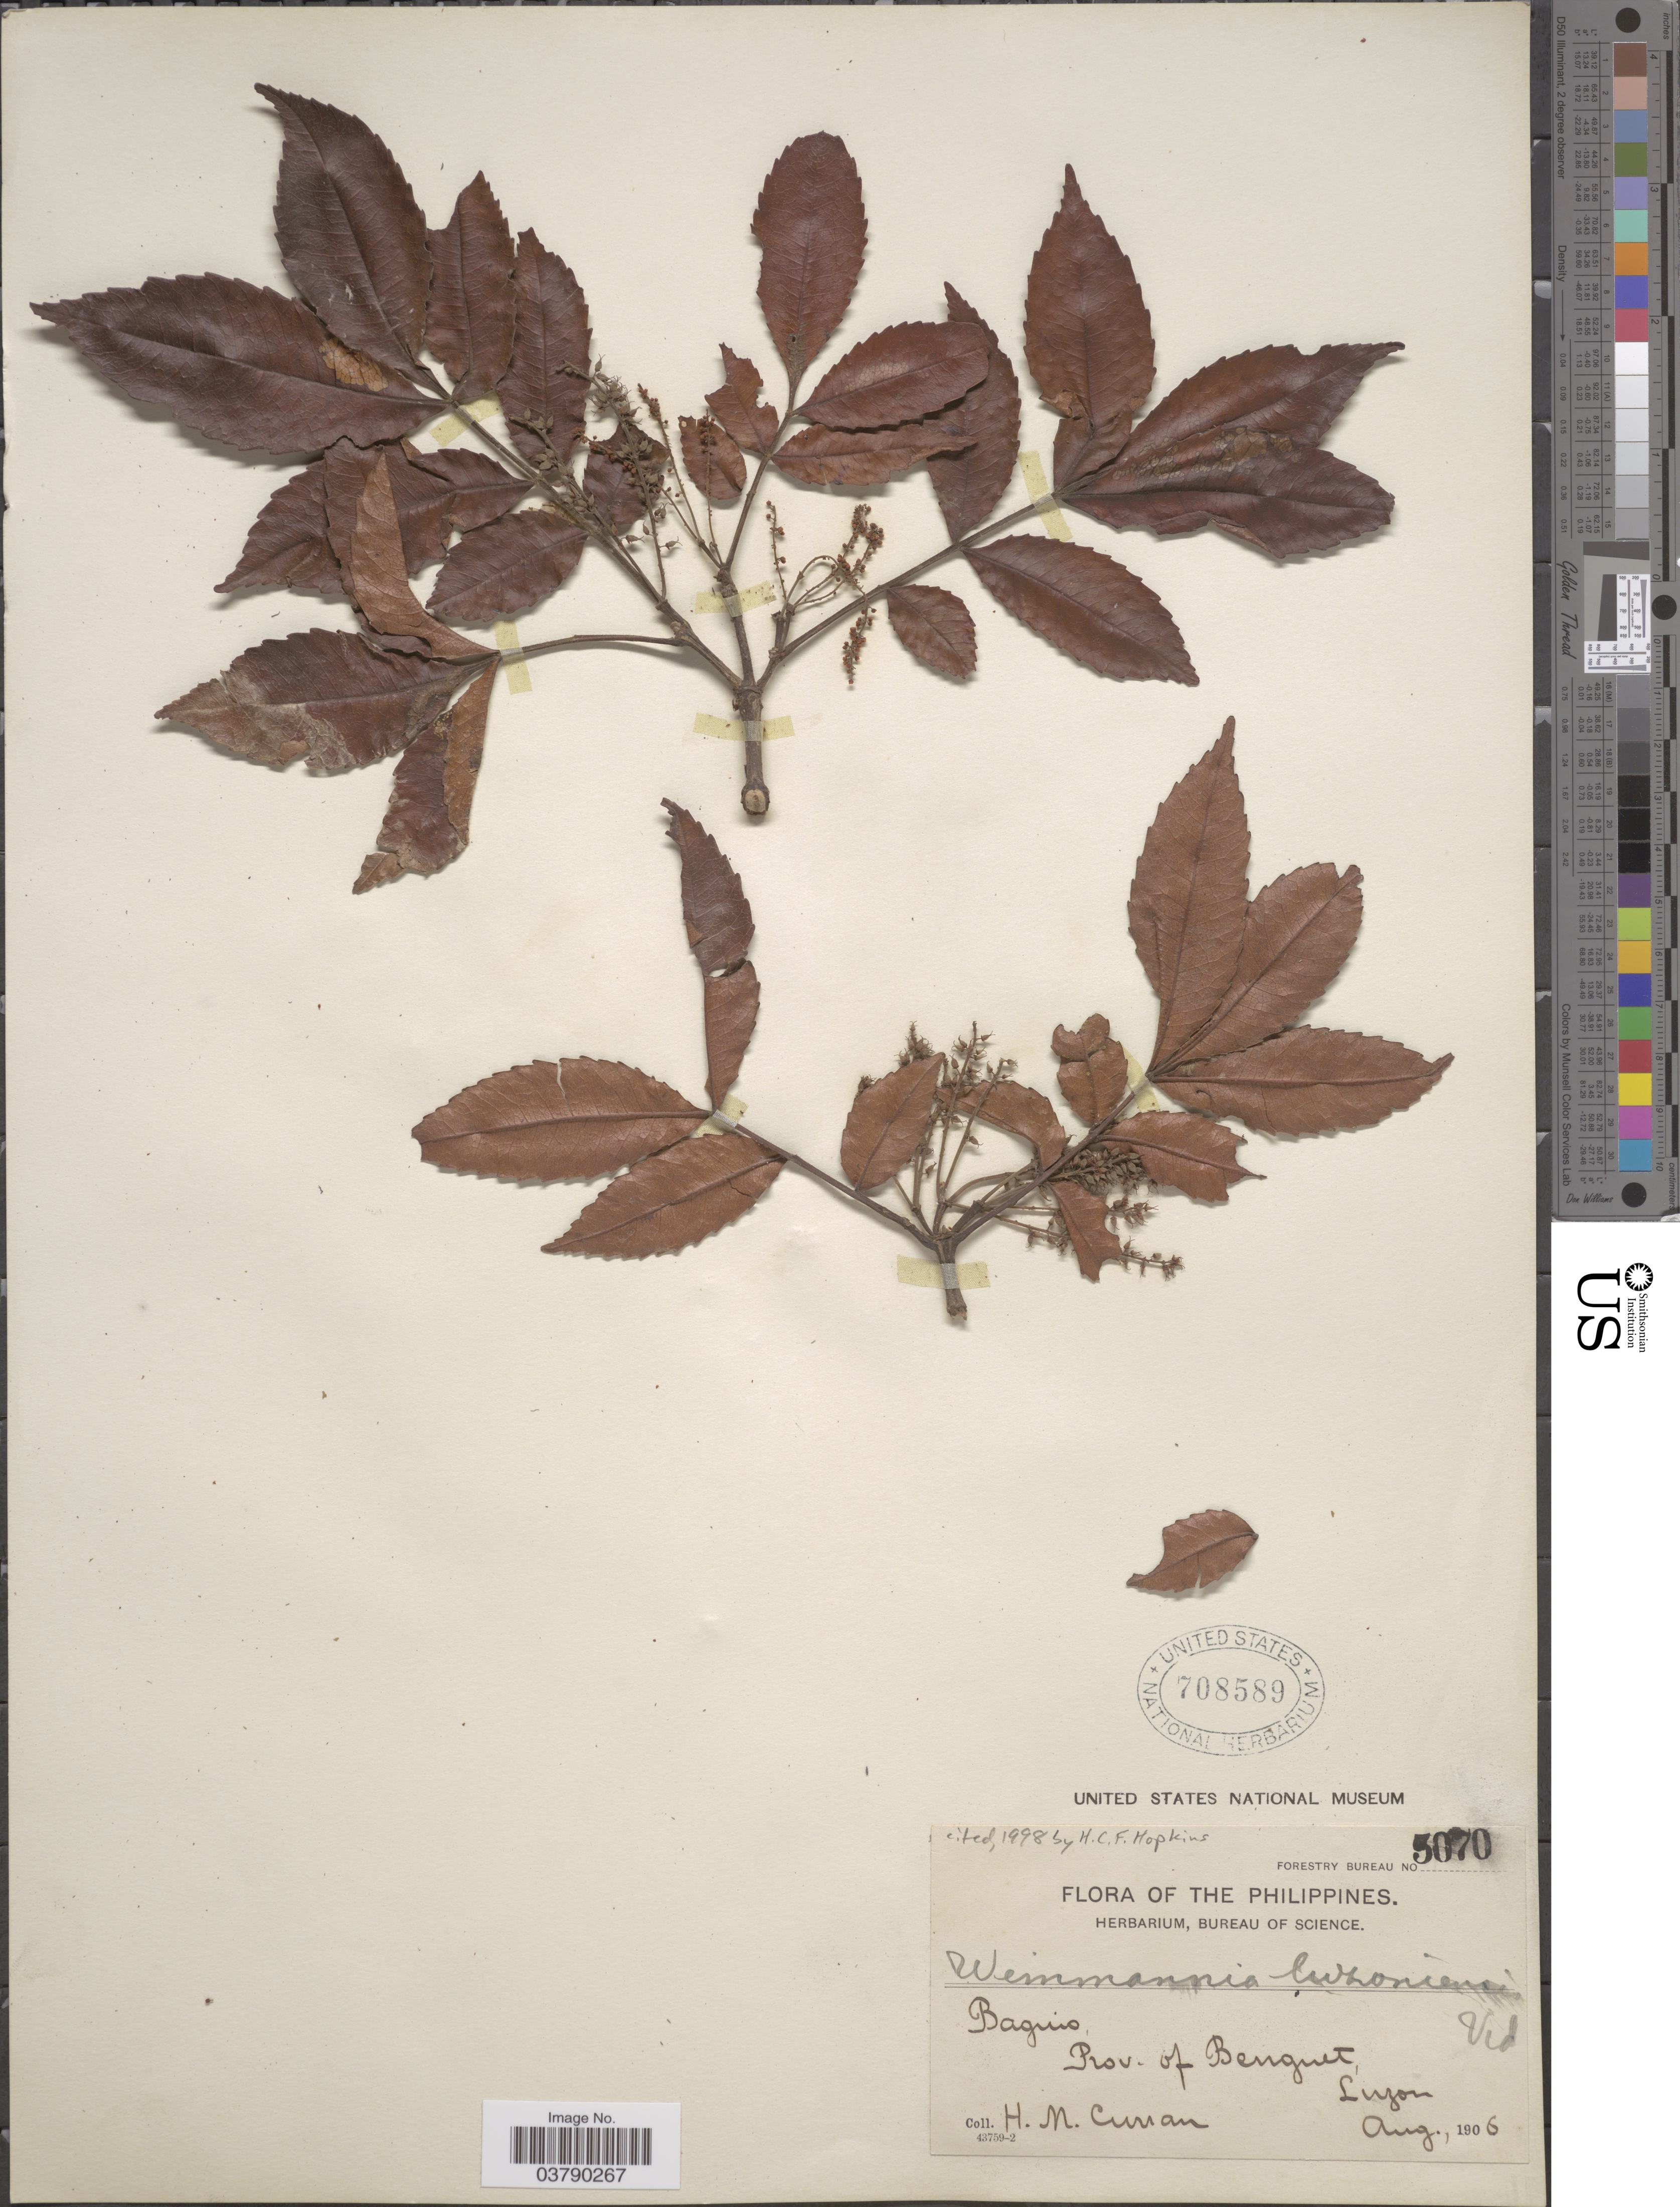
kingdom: Plantae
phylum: Tracheophyta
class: Magnoliopsida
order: Oxalidales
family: Cunoniaceae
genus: Pterophylla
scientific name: Pterophylla luzoniensis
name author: (S. Vidal) Pillon & H.C. Hopkins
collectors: H. M. Curran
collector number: Forestry Bureau 5070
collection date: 1906-08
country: Philippines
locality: Baguio. Prov. of Benguet, Luzon.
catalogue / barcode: US 708589